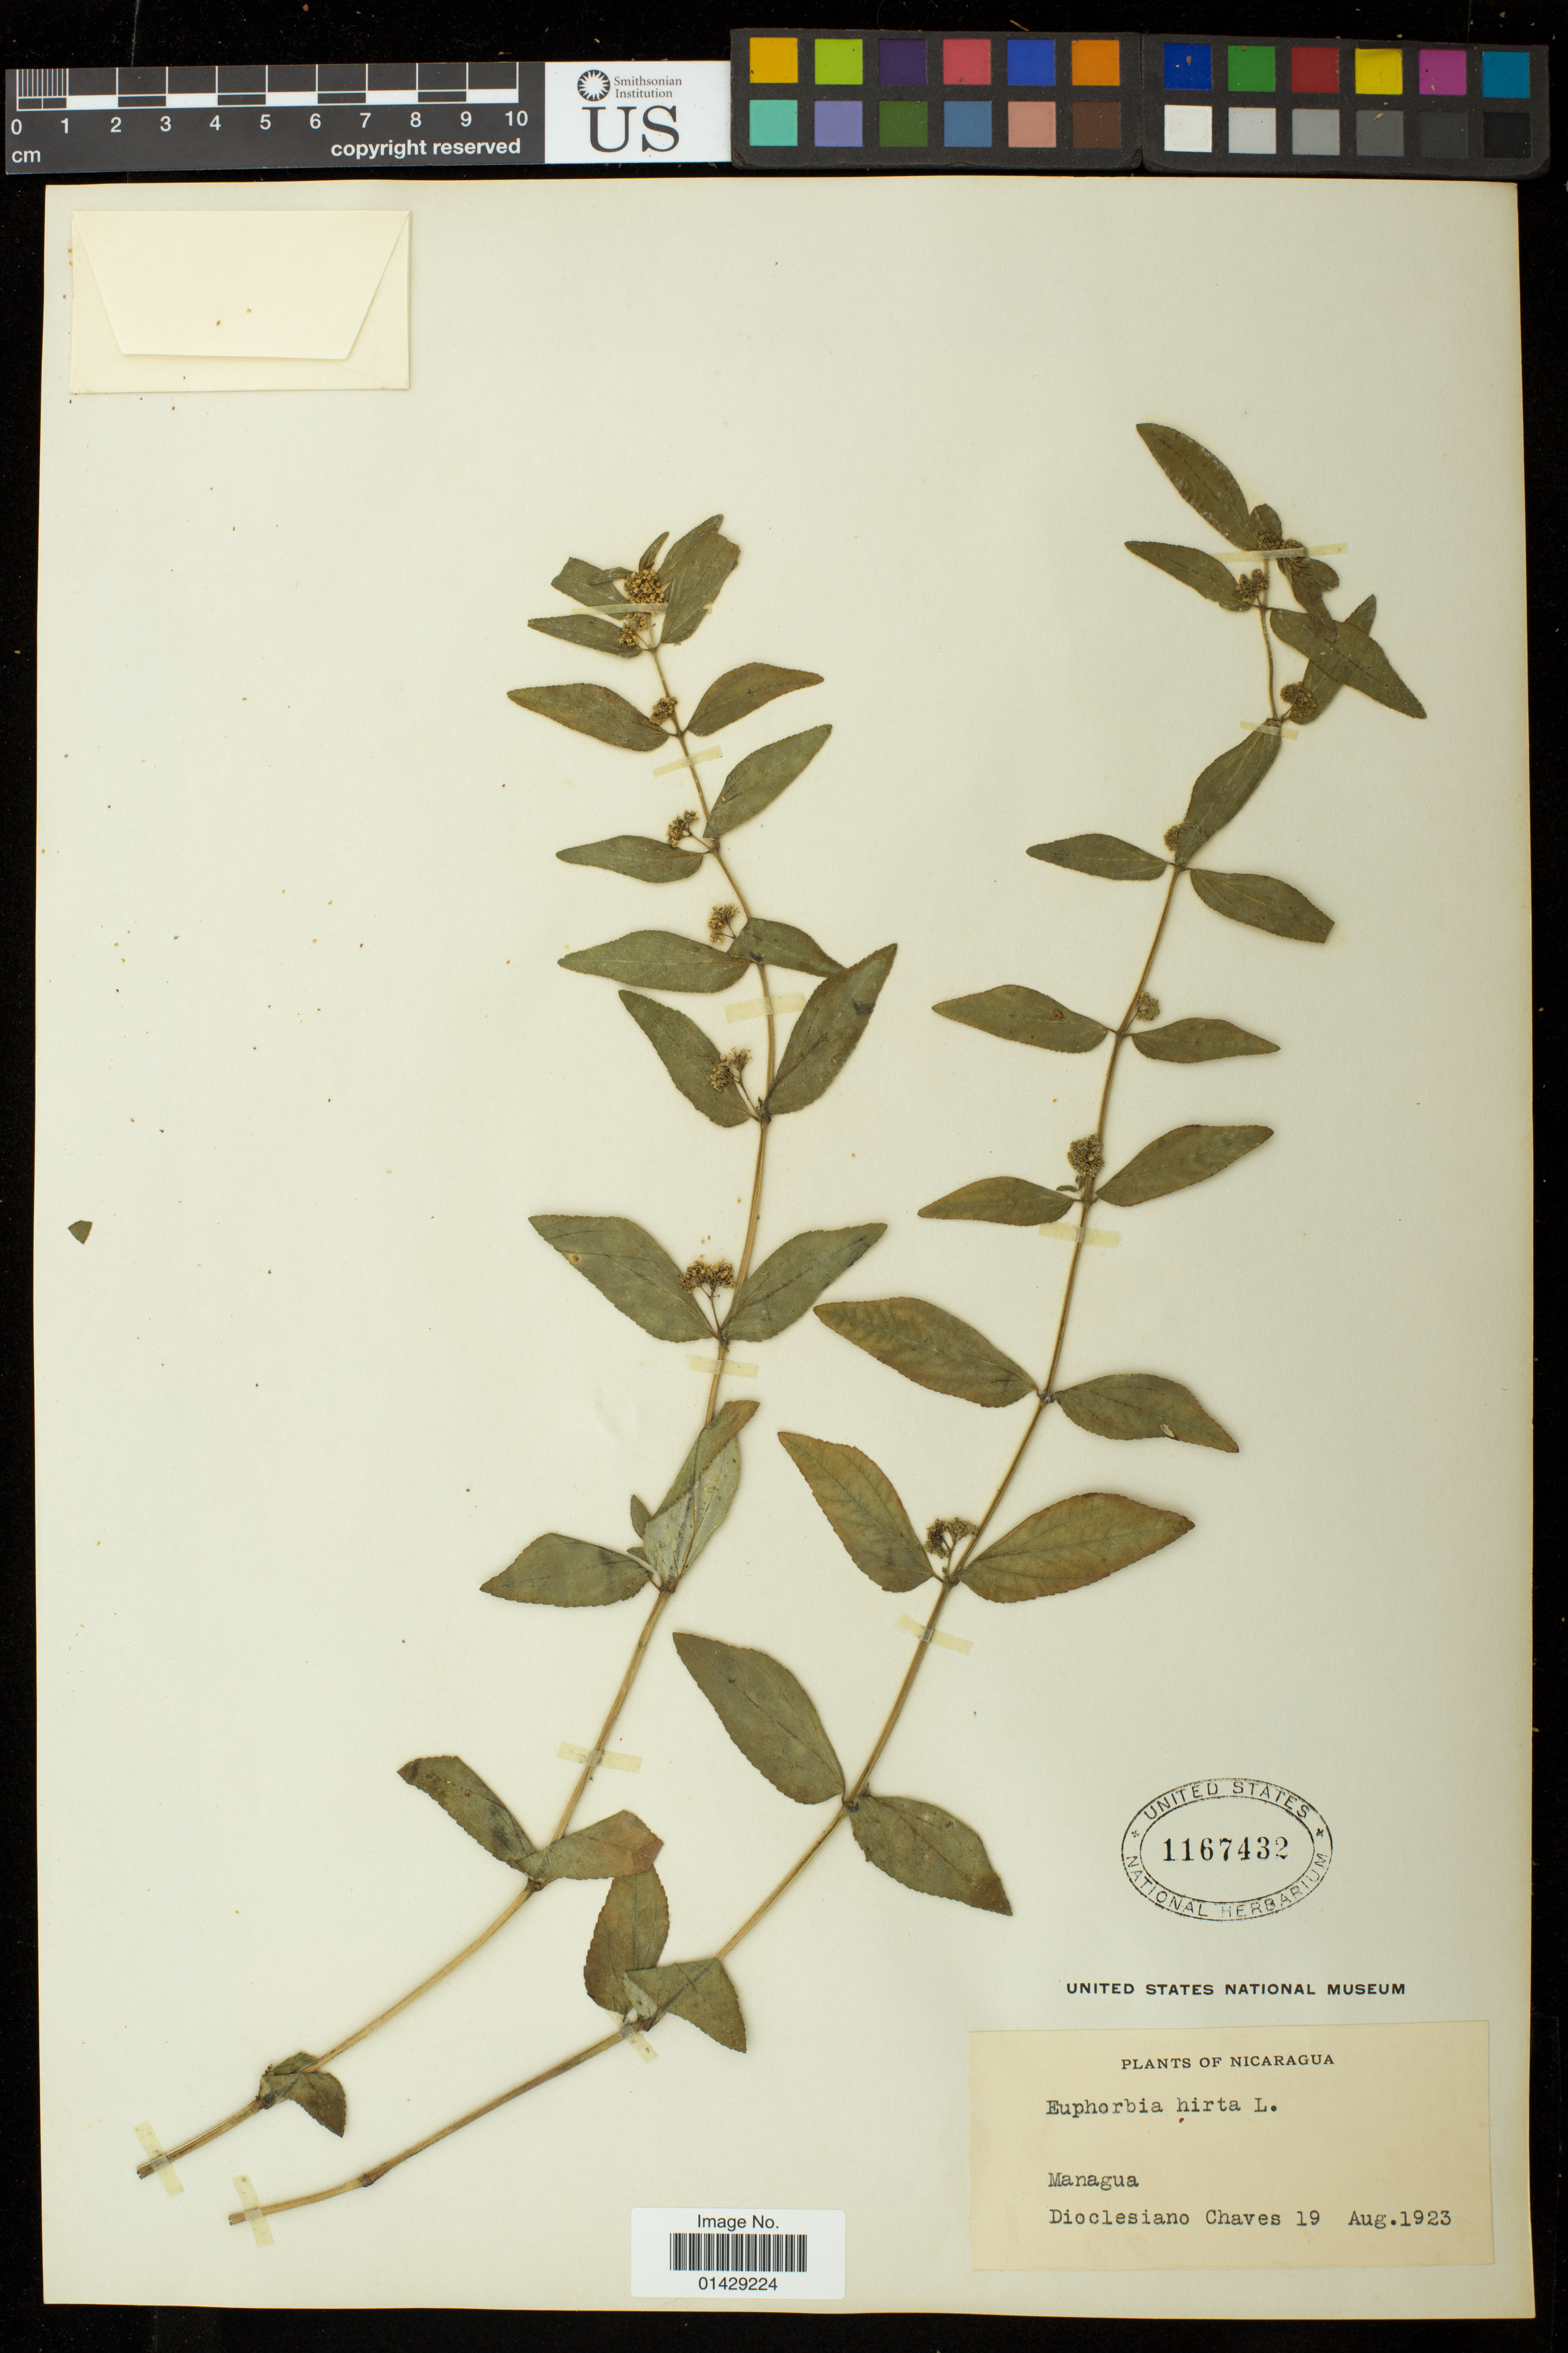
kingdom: Plantae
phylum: Tracheophyta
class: Magnoliopsida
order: Malpighiales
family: Euphorbiaceae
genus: Euphorbia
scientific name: Euphorbia hirta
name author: L.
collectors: D. Chaves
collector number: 19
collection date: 1923-08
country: Nicaragua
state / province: Managua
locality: Managua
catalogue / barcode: US 1167432